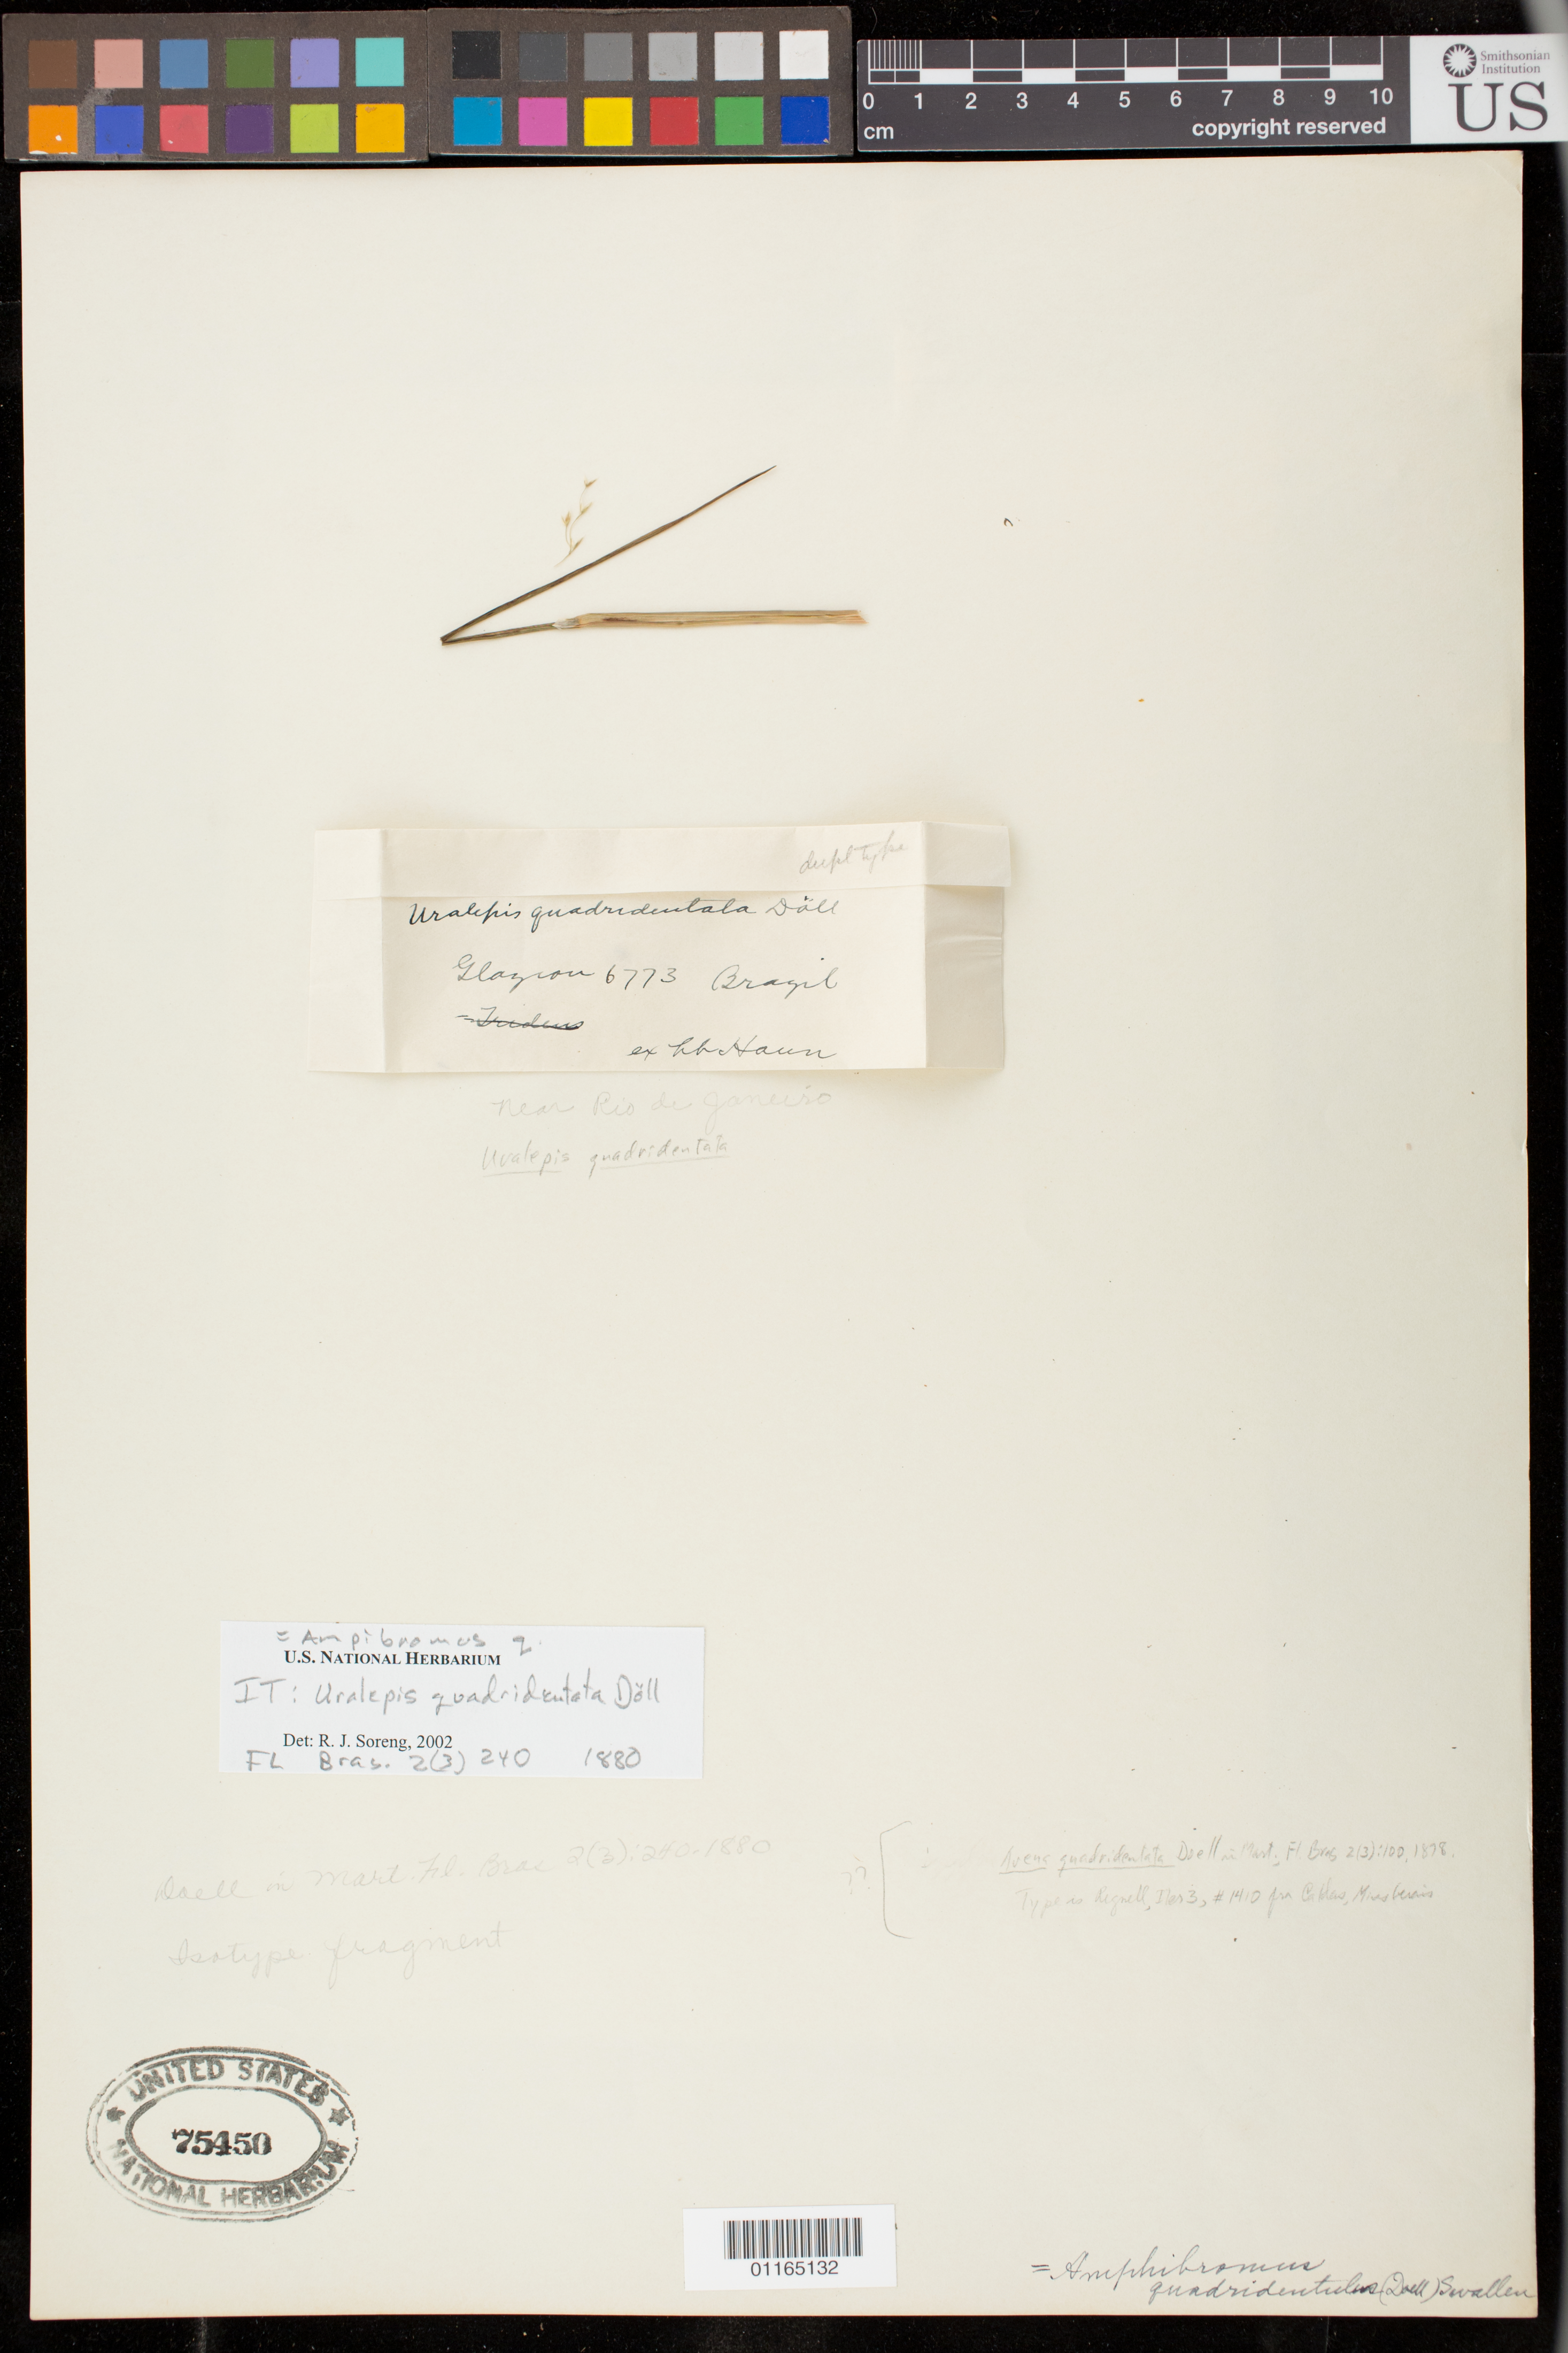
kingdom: Plantae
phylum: Tracheophyta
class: Liliopsida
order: Poales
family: Poaceae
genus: Uralepis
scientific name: Uralepis quadridentata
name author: Döll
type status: Isotype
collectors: A. F. M. Glaziou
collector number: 6773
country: Brazil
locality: Rio de Janeiro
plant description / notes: Fragmentary material of type specimen ex herb. Haun.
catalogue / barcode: US 75450